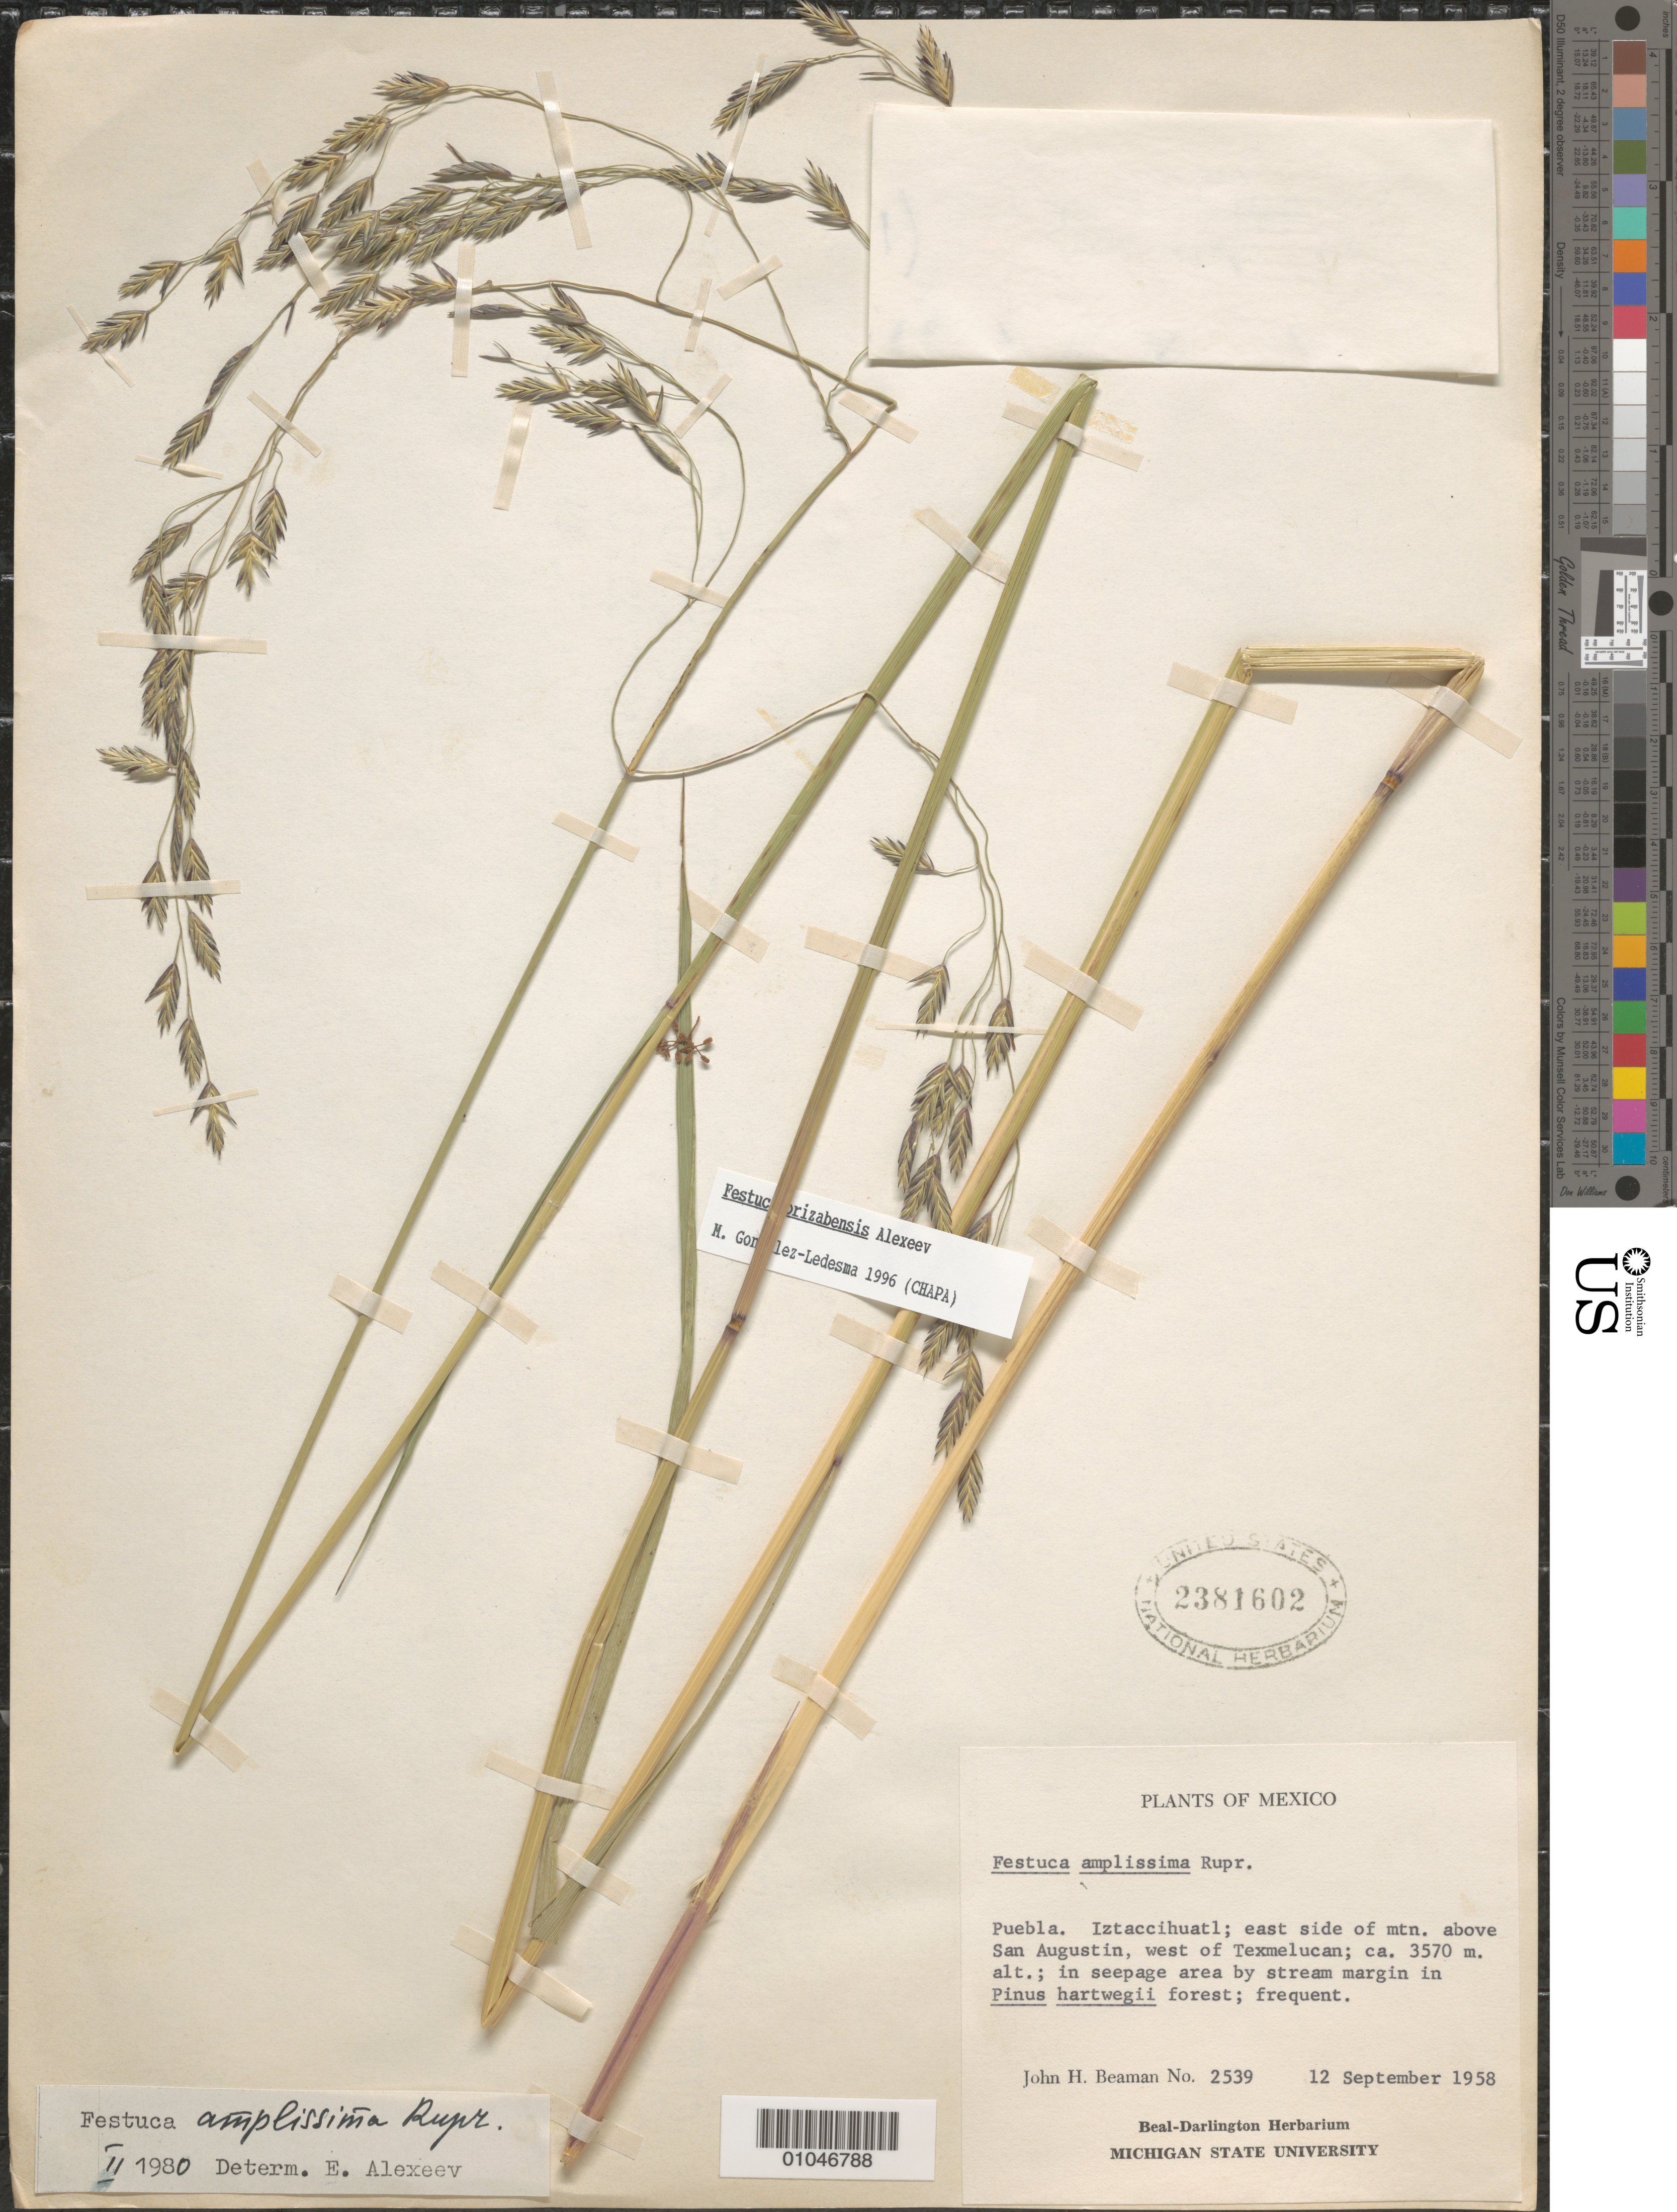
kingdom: Plantae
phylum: Tracheophyta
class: Liliopsida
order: Poales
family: Poaceae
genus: Festuca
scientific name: Festuca orizabensis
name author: E.B. Alexeev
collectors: J. H. Beaman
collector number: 2539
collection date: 1958-09-12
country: Mexico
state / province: Puebla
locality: E side of mountain above San Augustin, W of Texmelucan, Iztaccihuatl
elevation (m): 3570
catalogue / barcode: US 2381602